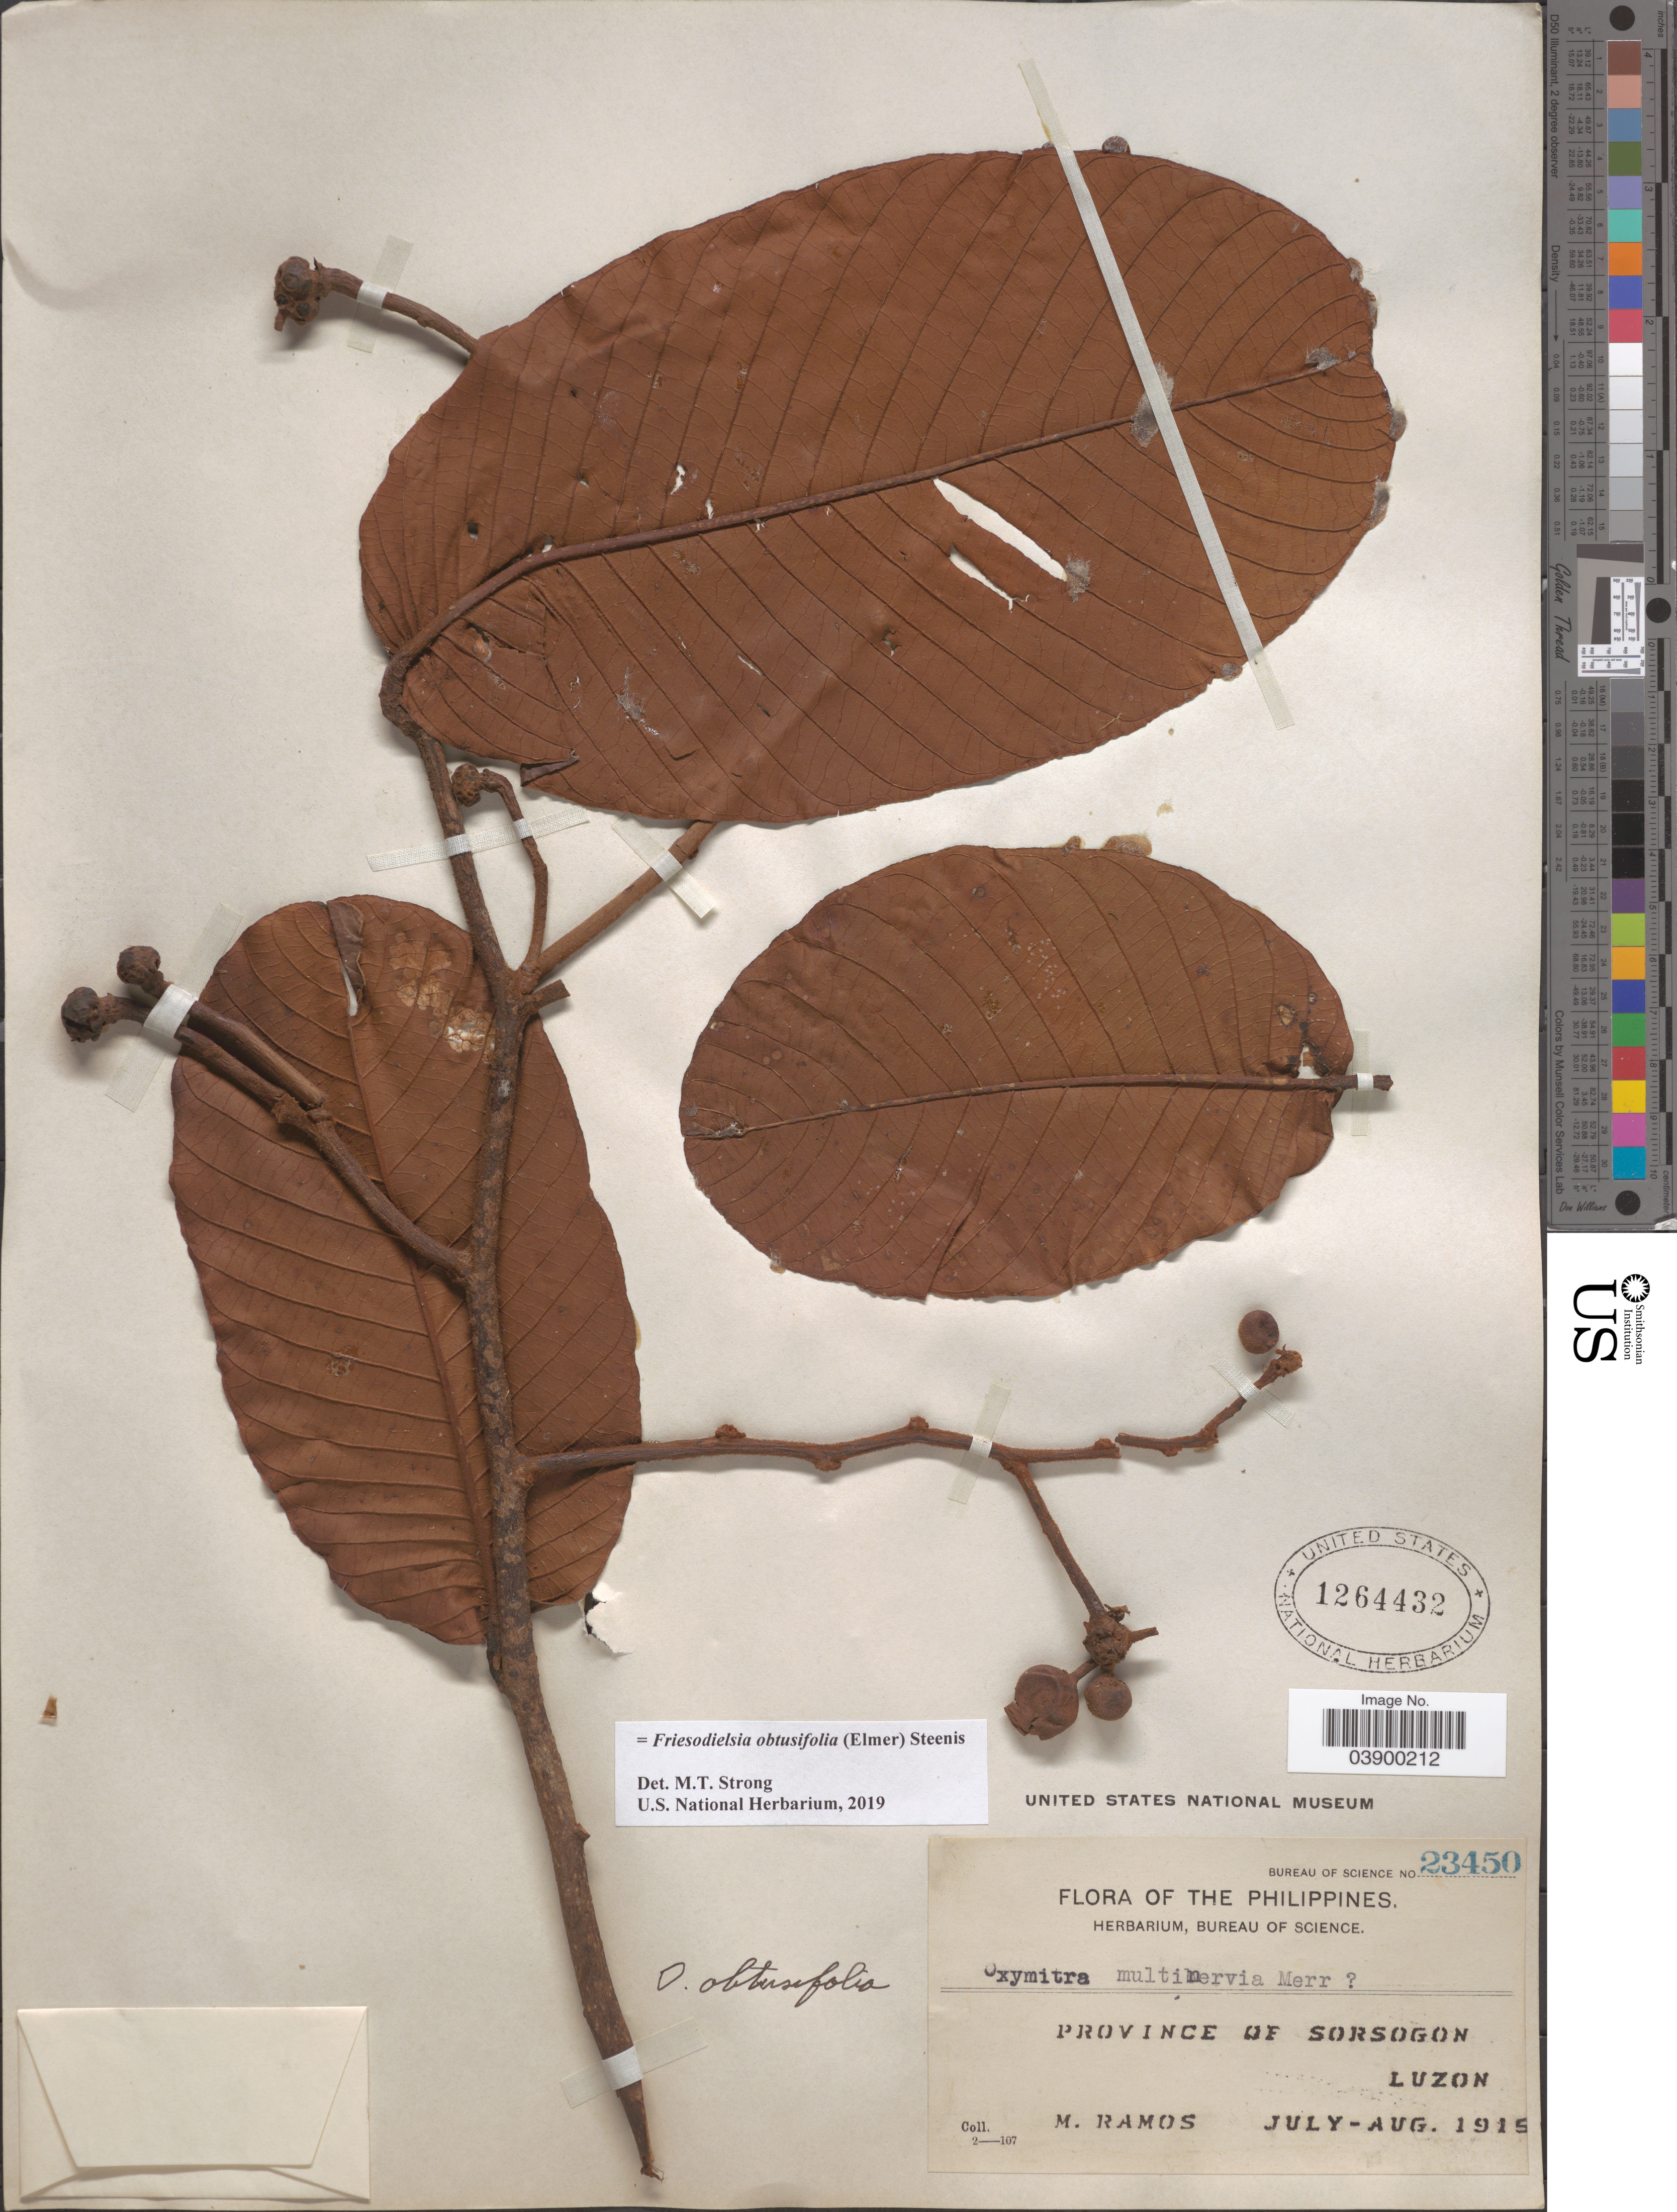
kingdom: Plantae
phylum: Tracheophyta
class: Magnoliopsida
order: Magnoliales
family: Annonaceae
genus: Friesodielsia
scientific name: Friesodielsia obtusifolia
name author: (Elmer) Steenis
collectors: M. Ramos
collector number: Bureau of Science 23450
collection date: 1915-07/1915-08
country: Philippines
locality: Province of Sorsogon. Luzon.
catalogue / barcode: US 1264432